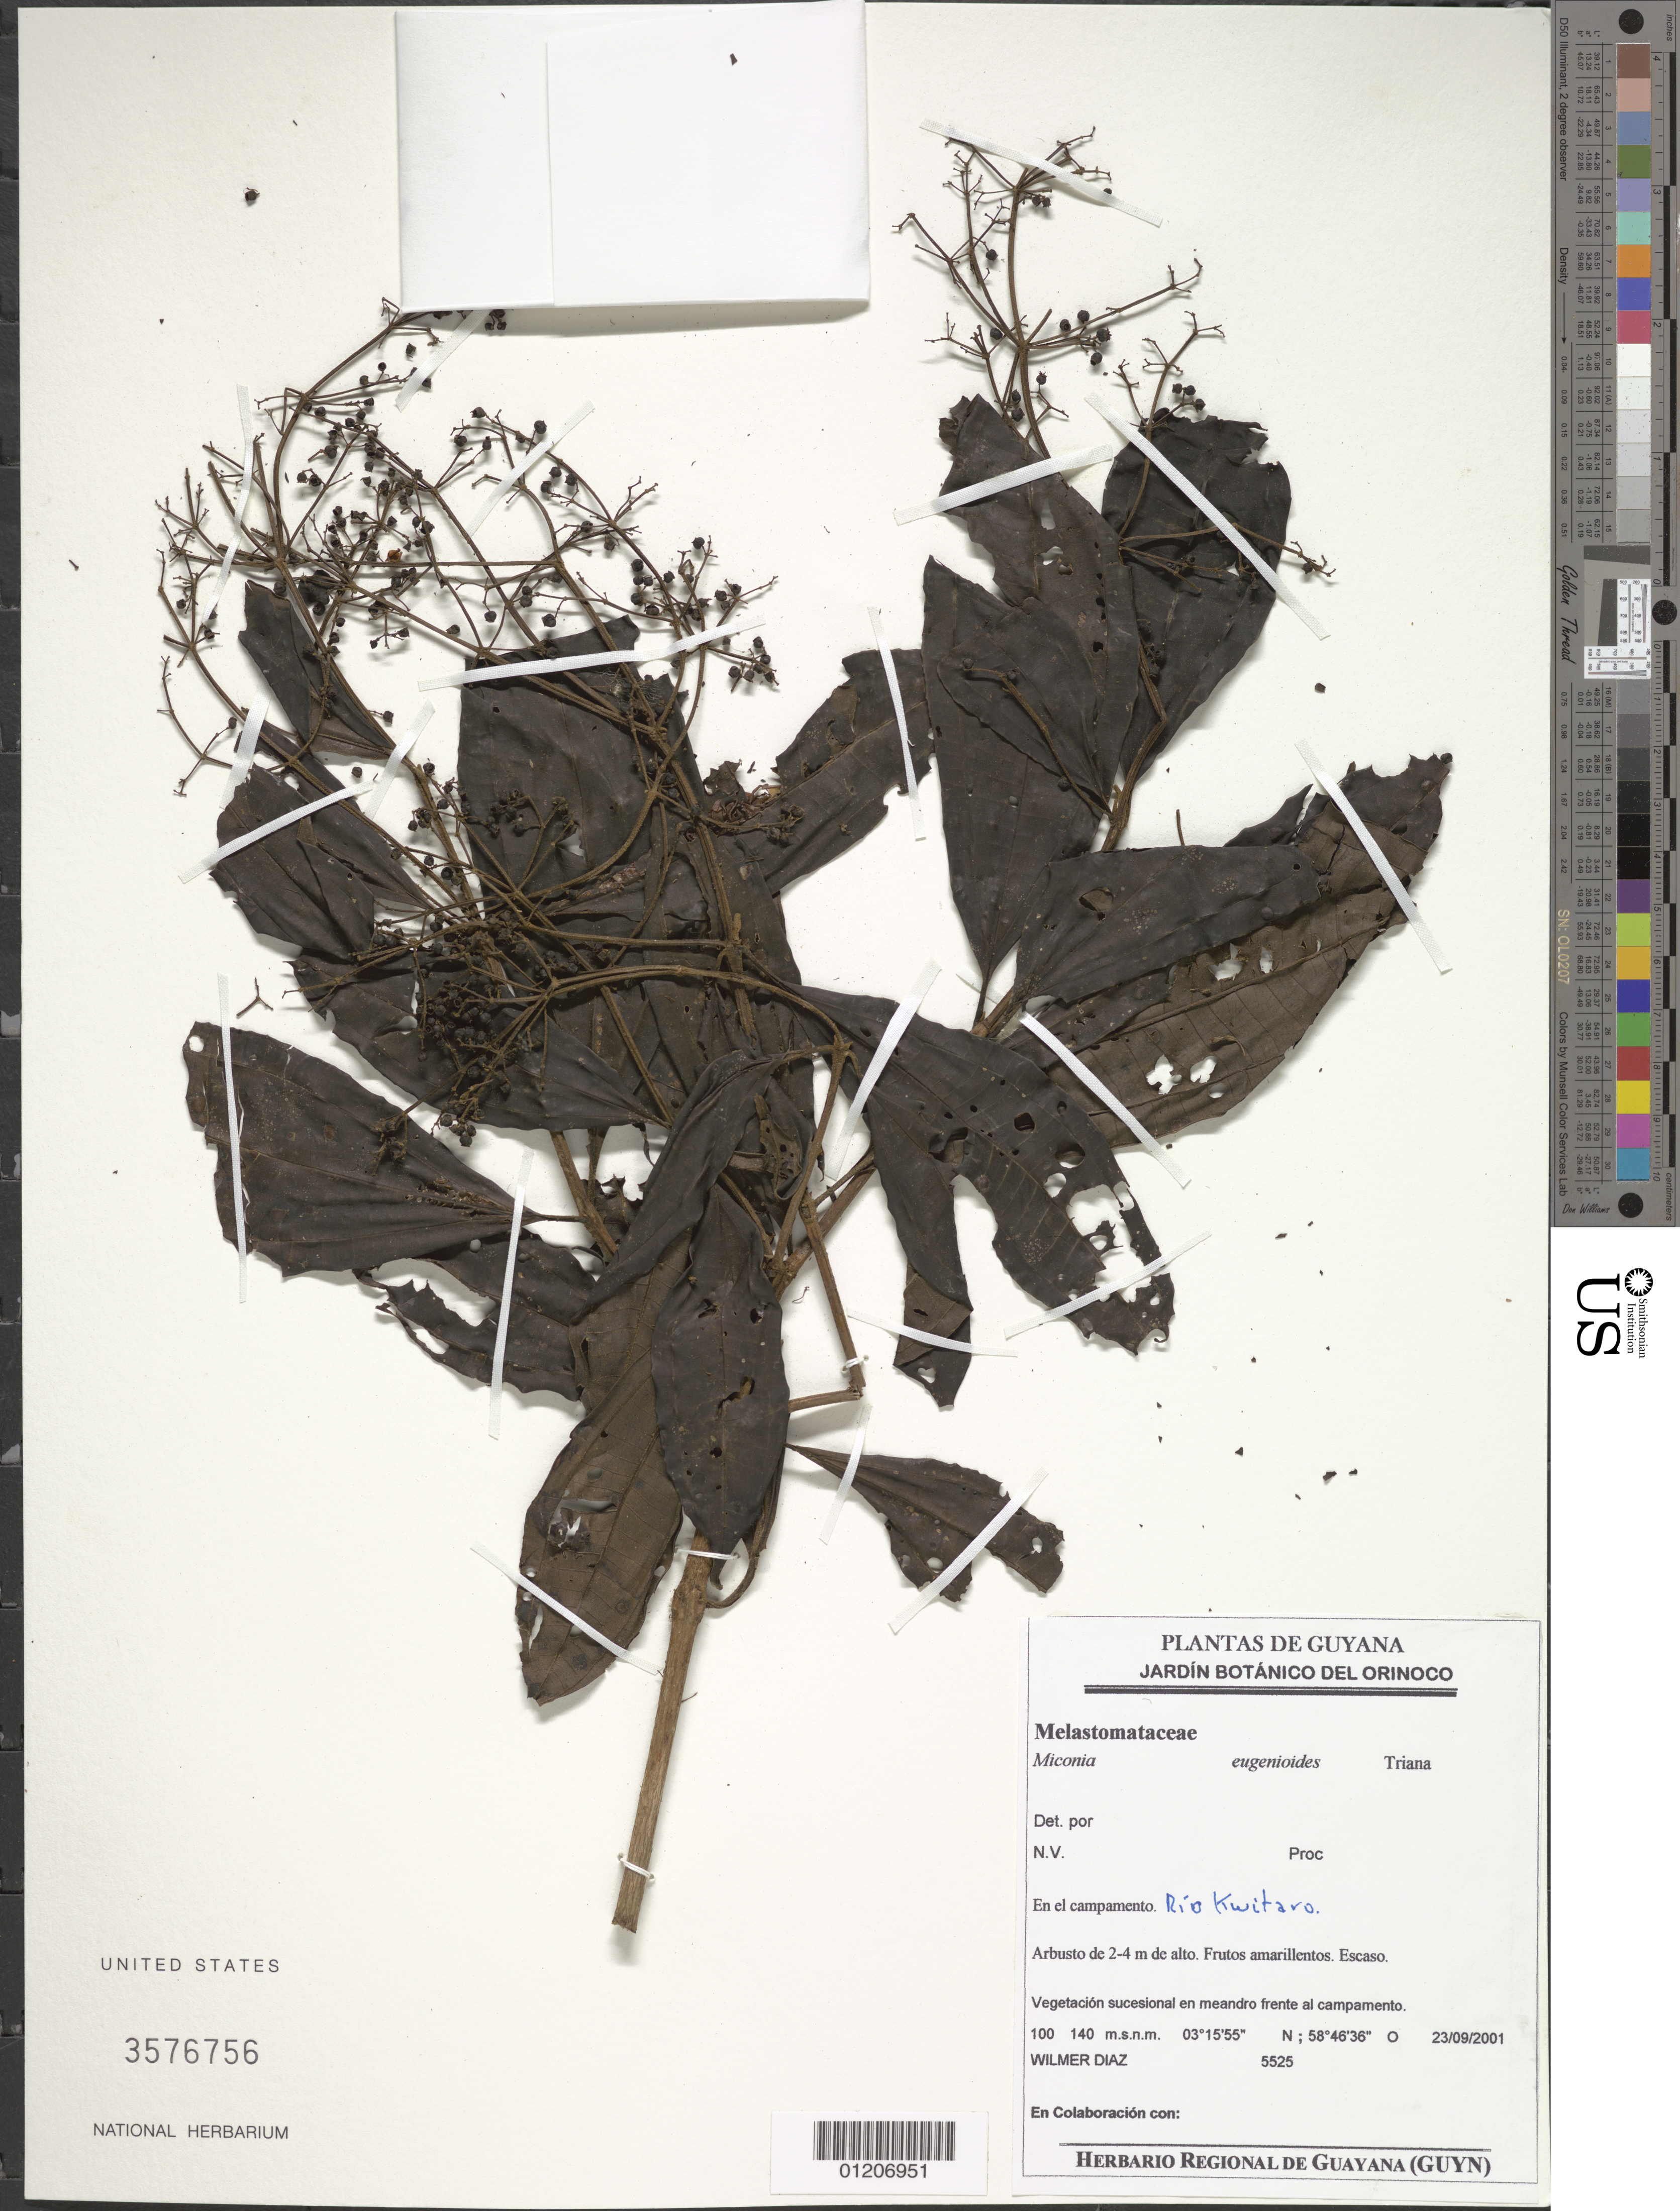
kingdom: Plantae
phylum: Tracheophyta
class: Magnoliopsida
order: Myrtales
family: Melastomataceae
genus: Miconia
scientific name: Miconia eugenioides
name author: Triana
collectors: W. Díaz P.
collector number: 5525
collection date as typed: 23/09/2001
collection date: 2001-09-23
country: Guyana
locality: Rio Kwitaro. En el campamento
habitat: Vegetacion sucesional en meandro frente al campamento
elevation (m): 100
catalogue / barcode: US 3576756